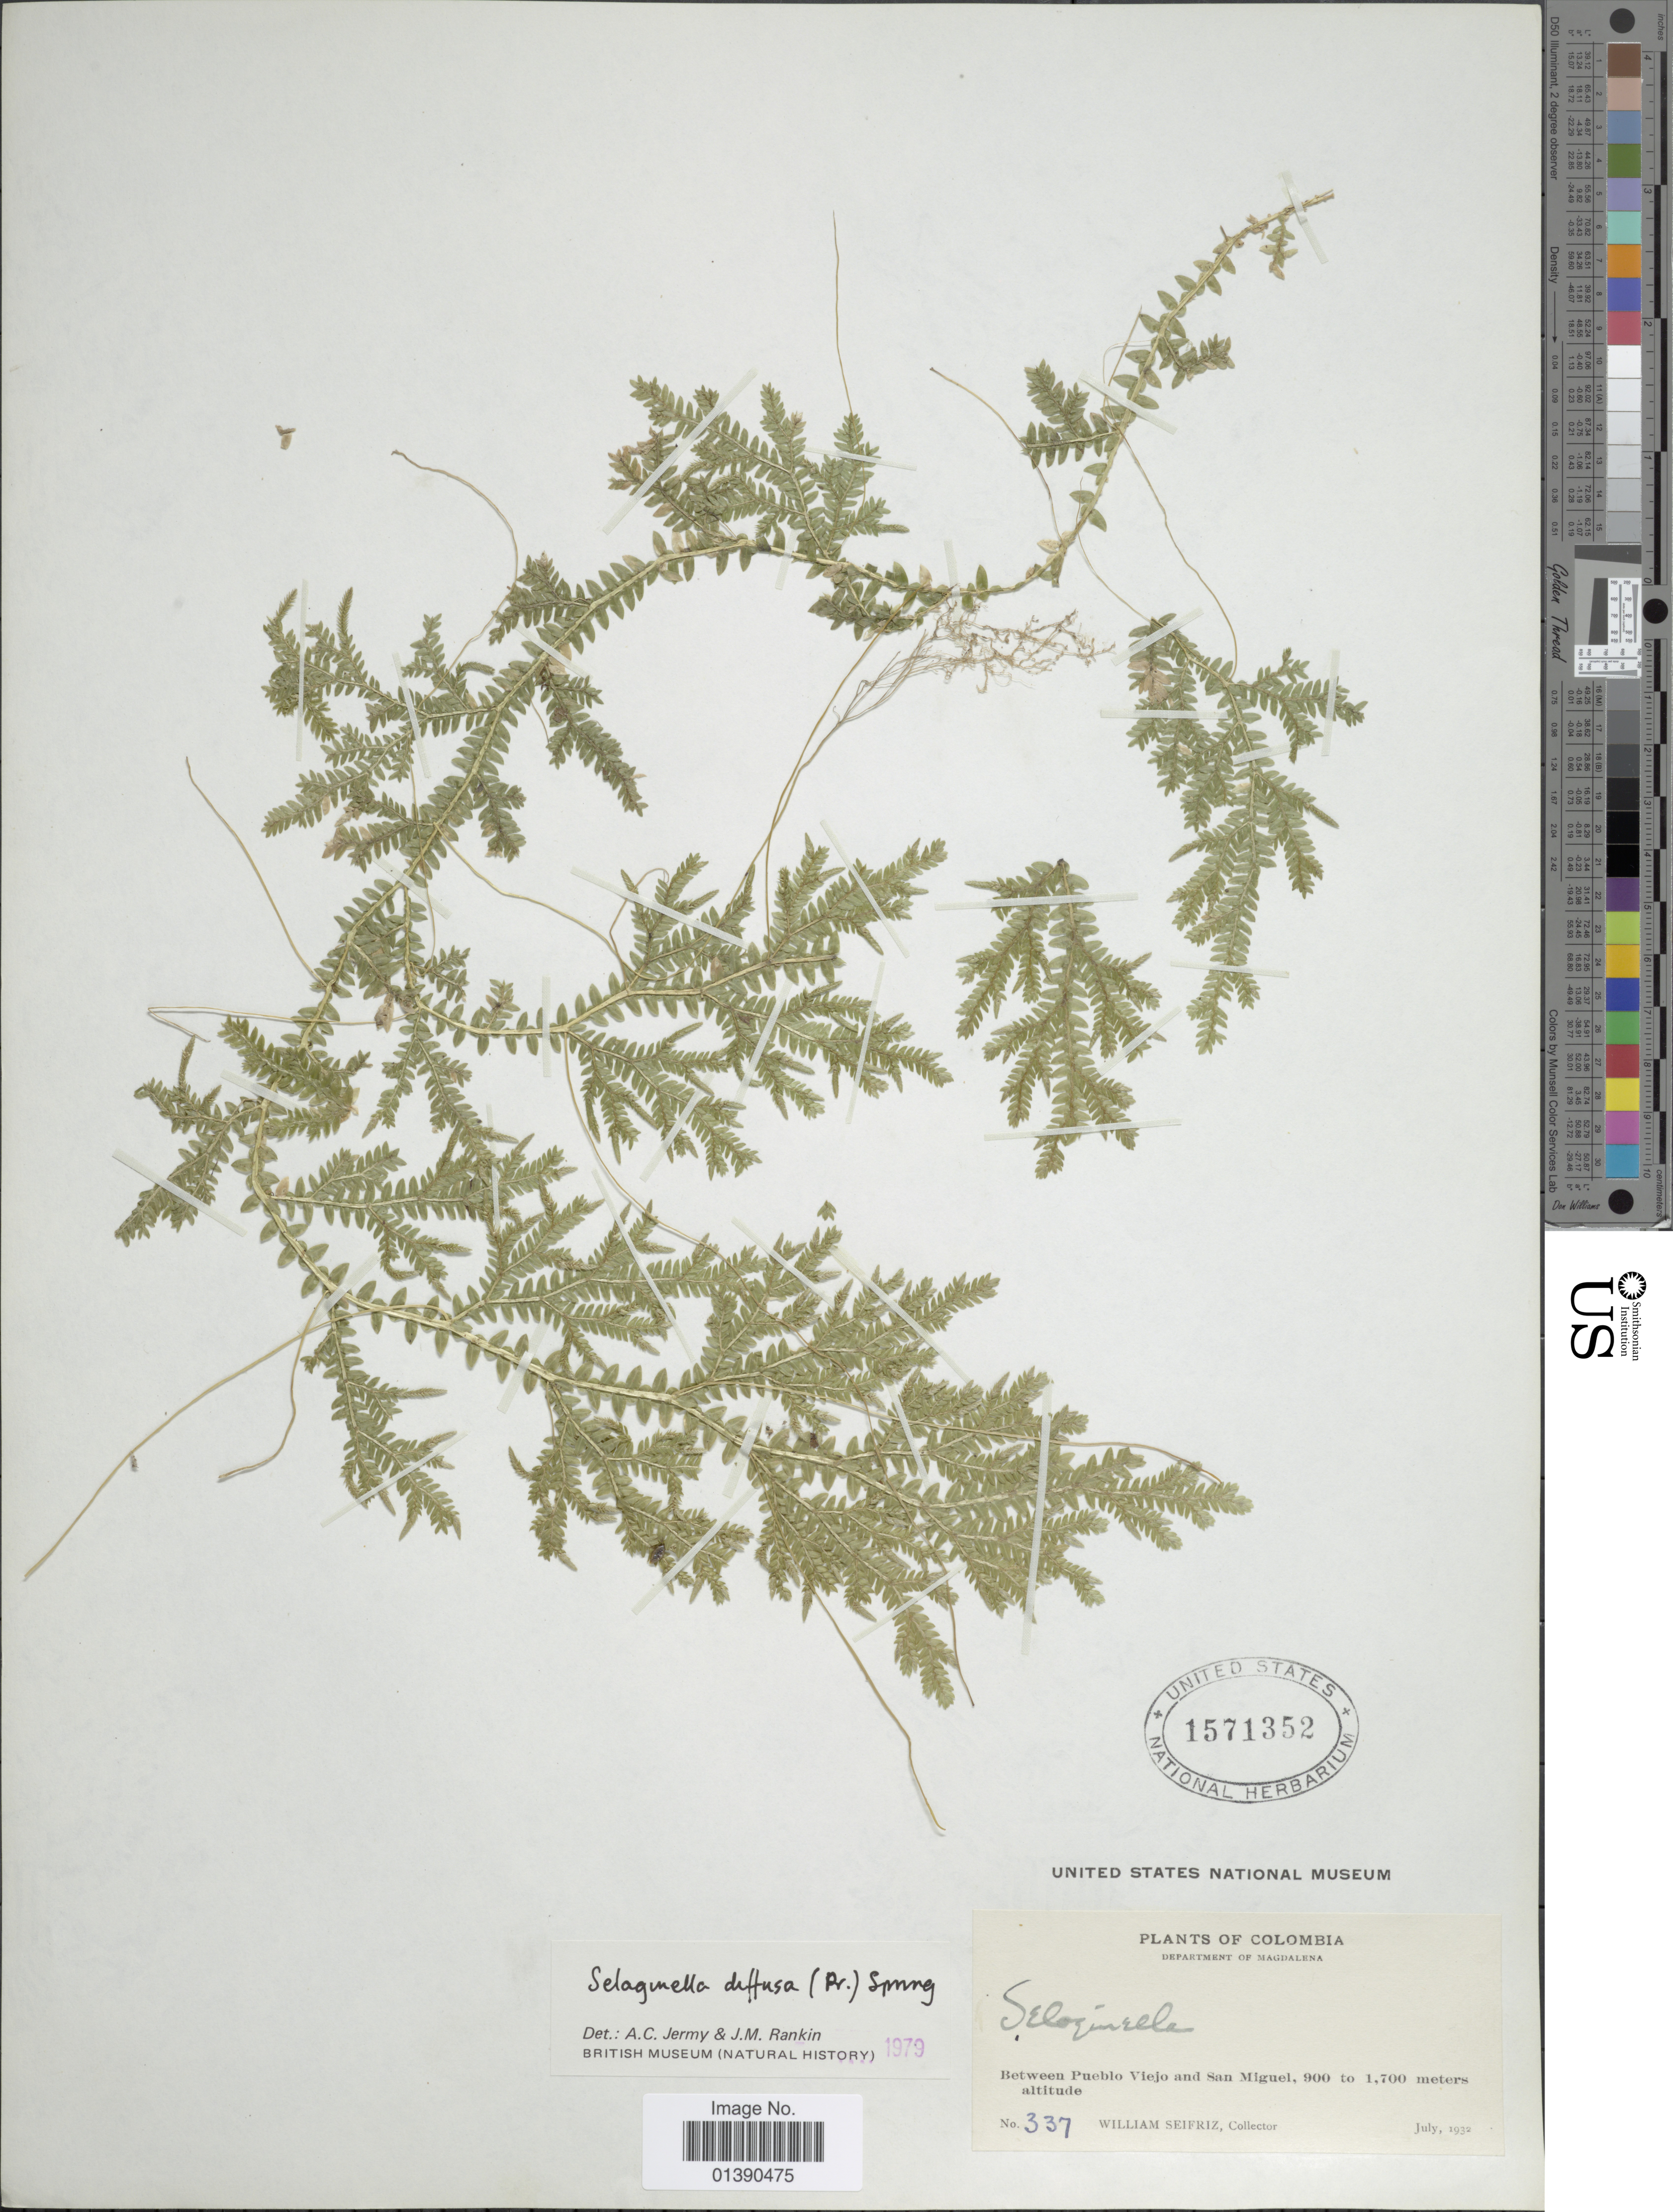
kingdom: Plantae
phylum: Tracheophyta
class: Lycopodiopsida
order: Selaginellales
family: Selaginellaceae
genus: Selaginella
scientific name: Selaginella diffusa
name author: (C. Presl) Spring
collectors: W. Seifriz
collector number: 337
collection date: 1932-07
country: Colombia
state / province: Magdalena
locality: Between Pueblo Viejo and San Miguel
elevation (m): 900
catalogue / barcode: US 1571352